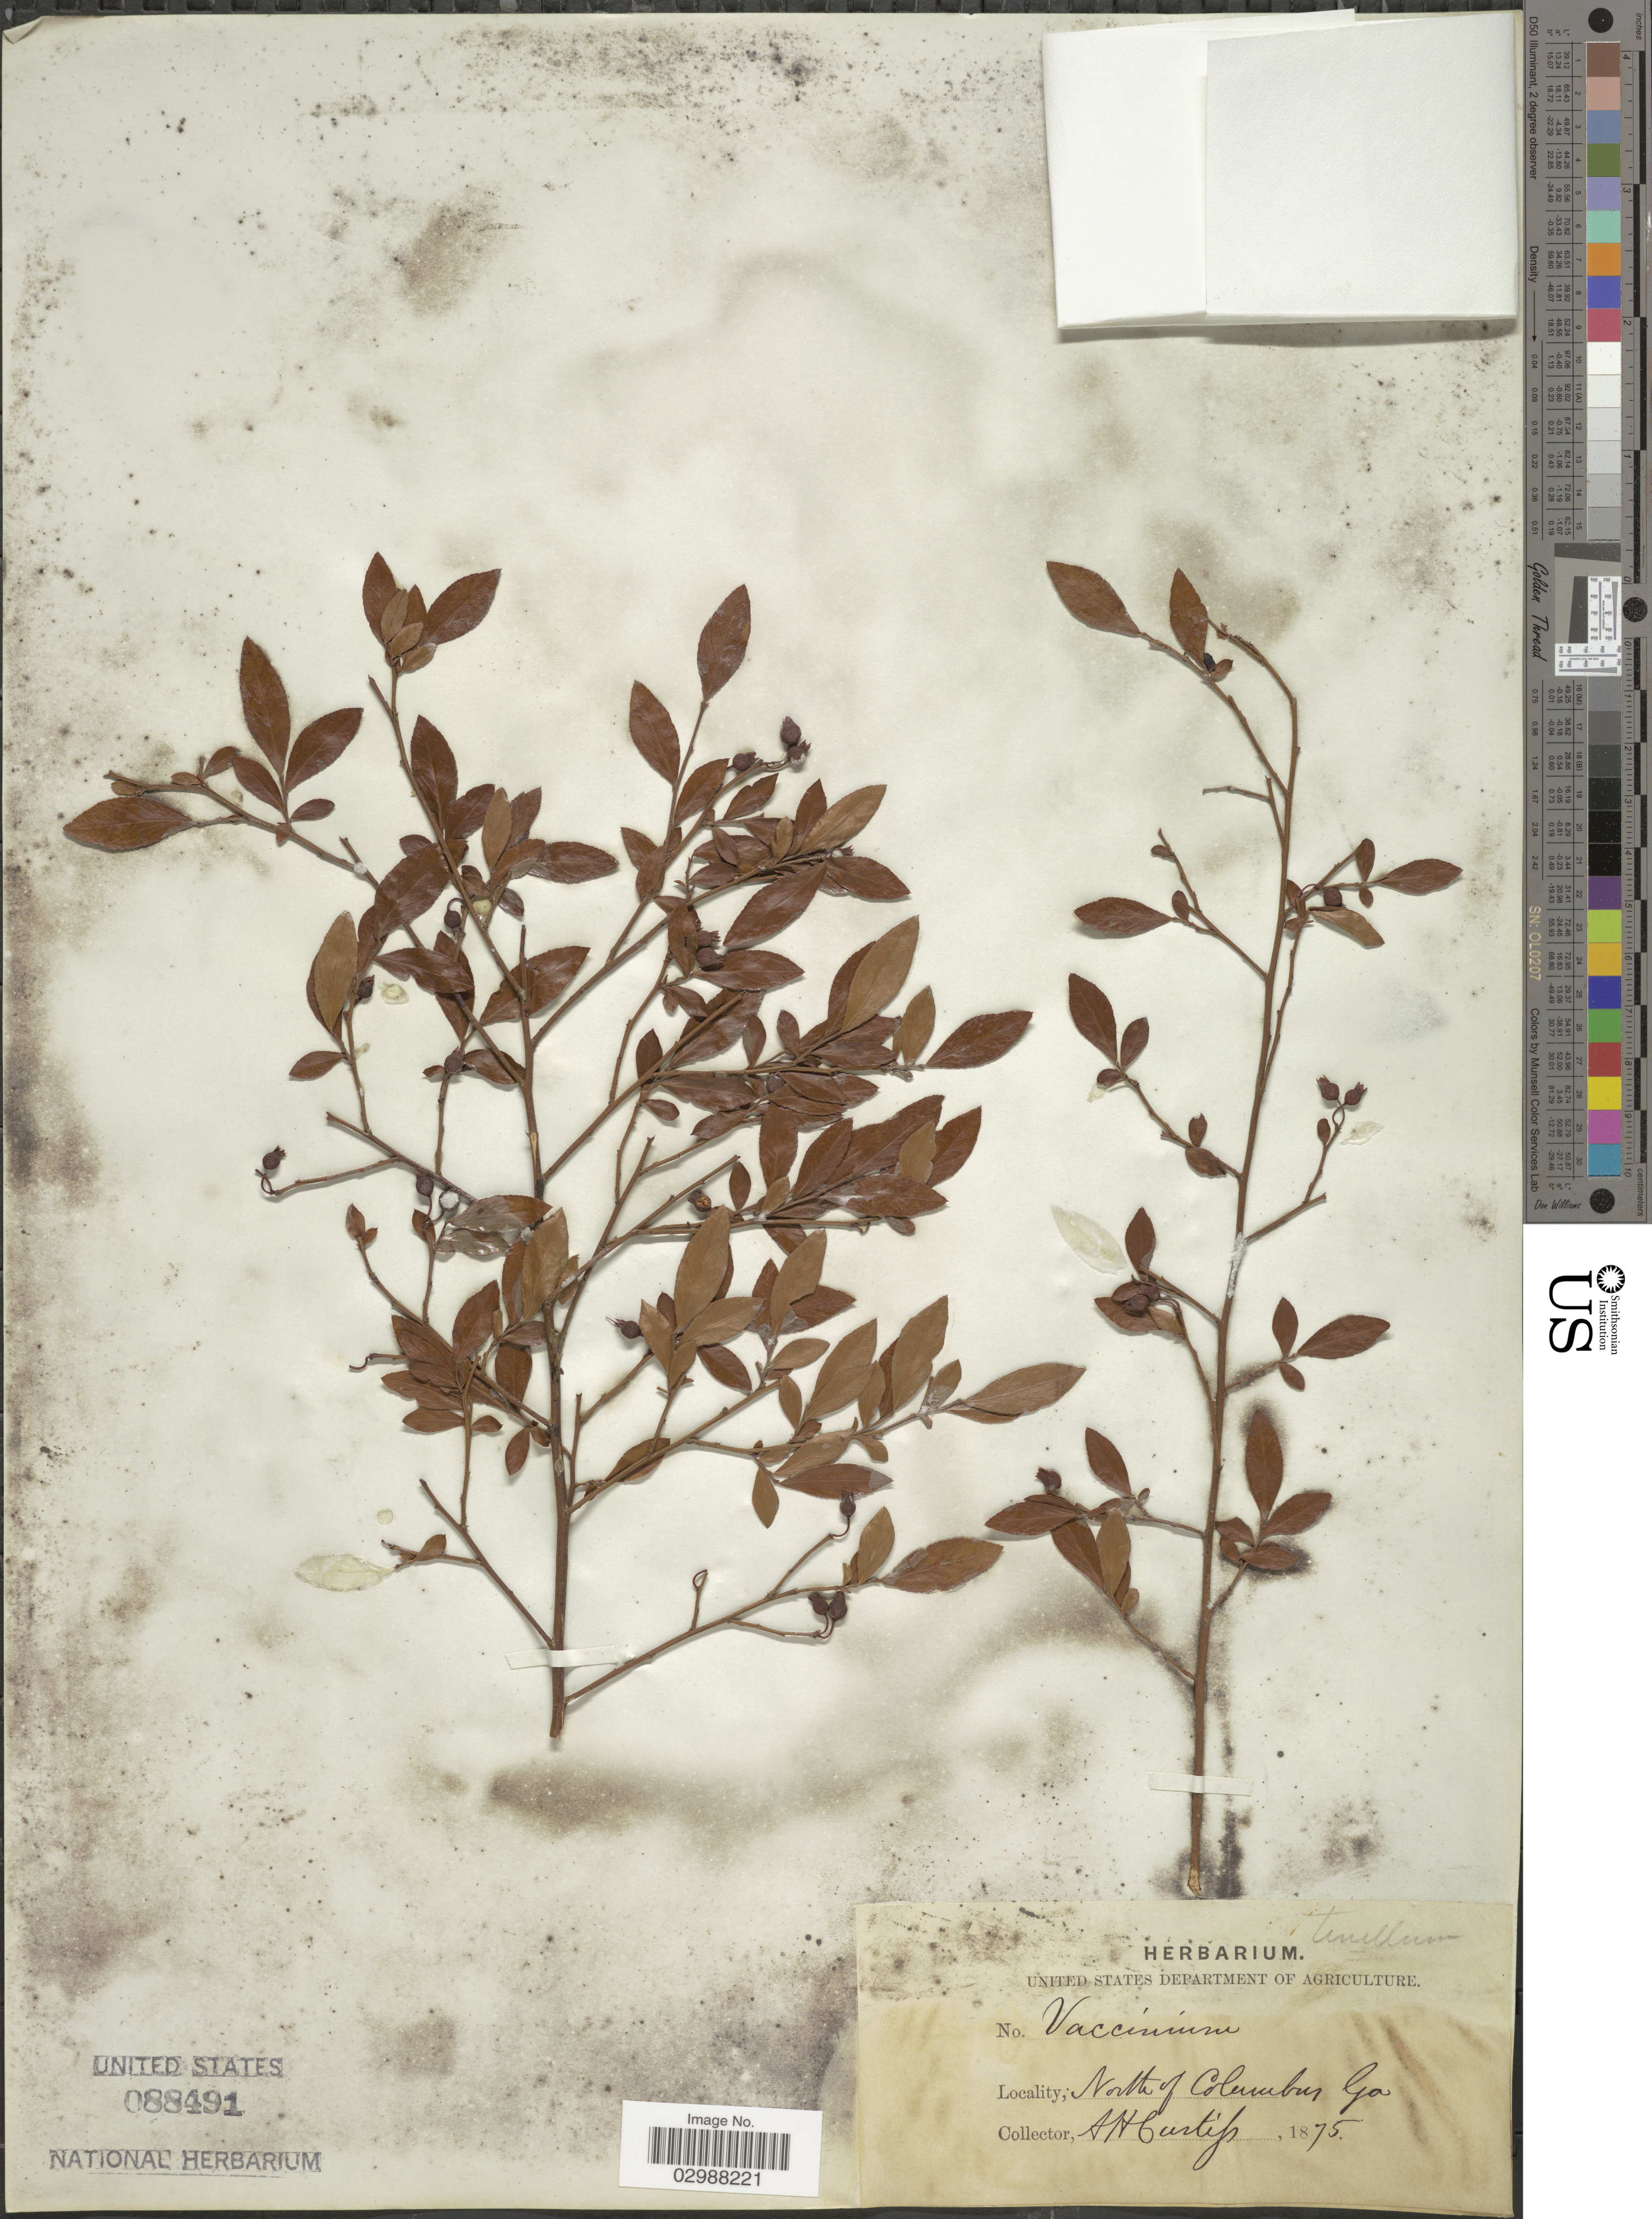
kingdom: Plantae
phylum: Tracheophyta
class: Magnoliopsida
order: Ericales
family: Ericaceae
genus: Vaccinium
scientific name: Vaccinium elliottii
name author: Chapm.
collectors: A. H. Curtiss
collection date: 1875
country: United States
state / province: Georgia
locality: North of Columbus, Ga.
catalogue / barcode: US 88491